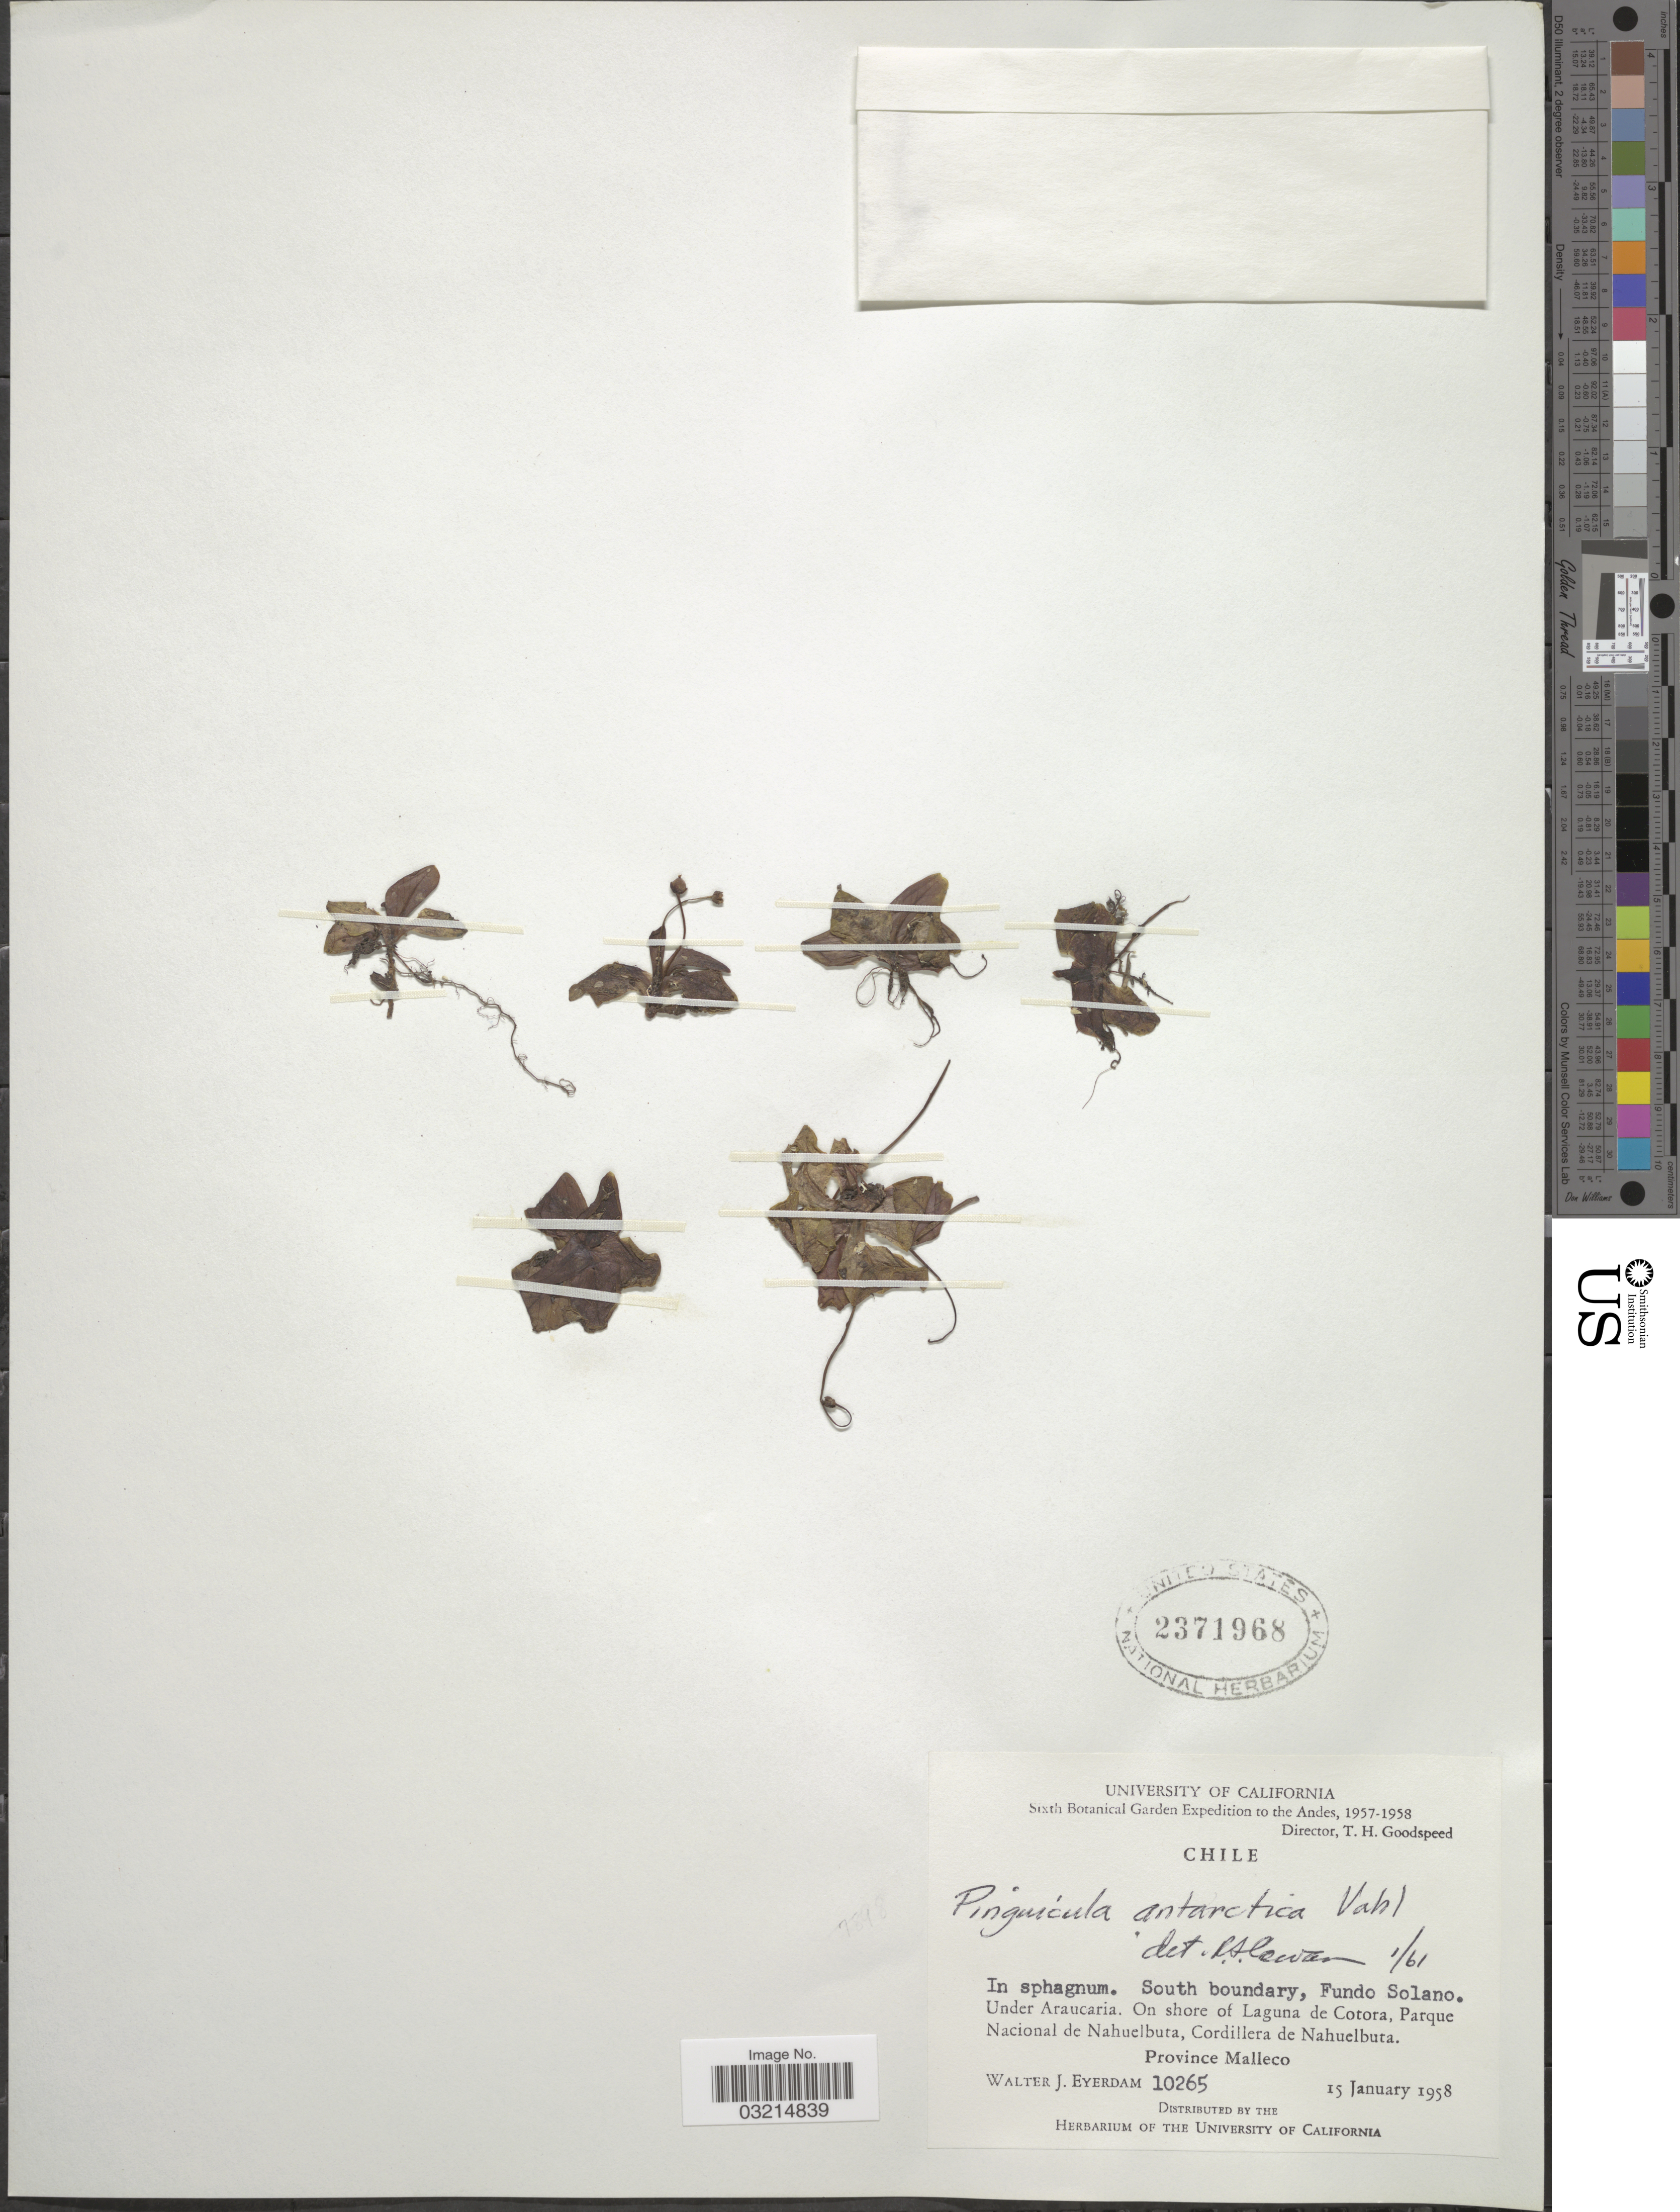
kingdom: Plantae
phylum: Tracheophyta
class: Magnoliopsida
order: Lamiales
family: Lentibulariaceae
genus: Pinguicula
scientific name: Pinguicula antarctica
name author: Vahl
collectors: W. J. Eyerdam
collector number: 10265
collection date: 1958-01-15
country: Chile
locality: Andes, On shore of Laguna de Cotora, Parque Nacional de Nahuelbuta, Cordillera de Nahuelbuta. Province Malleco.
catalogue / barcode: US 2371968